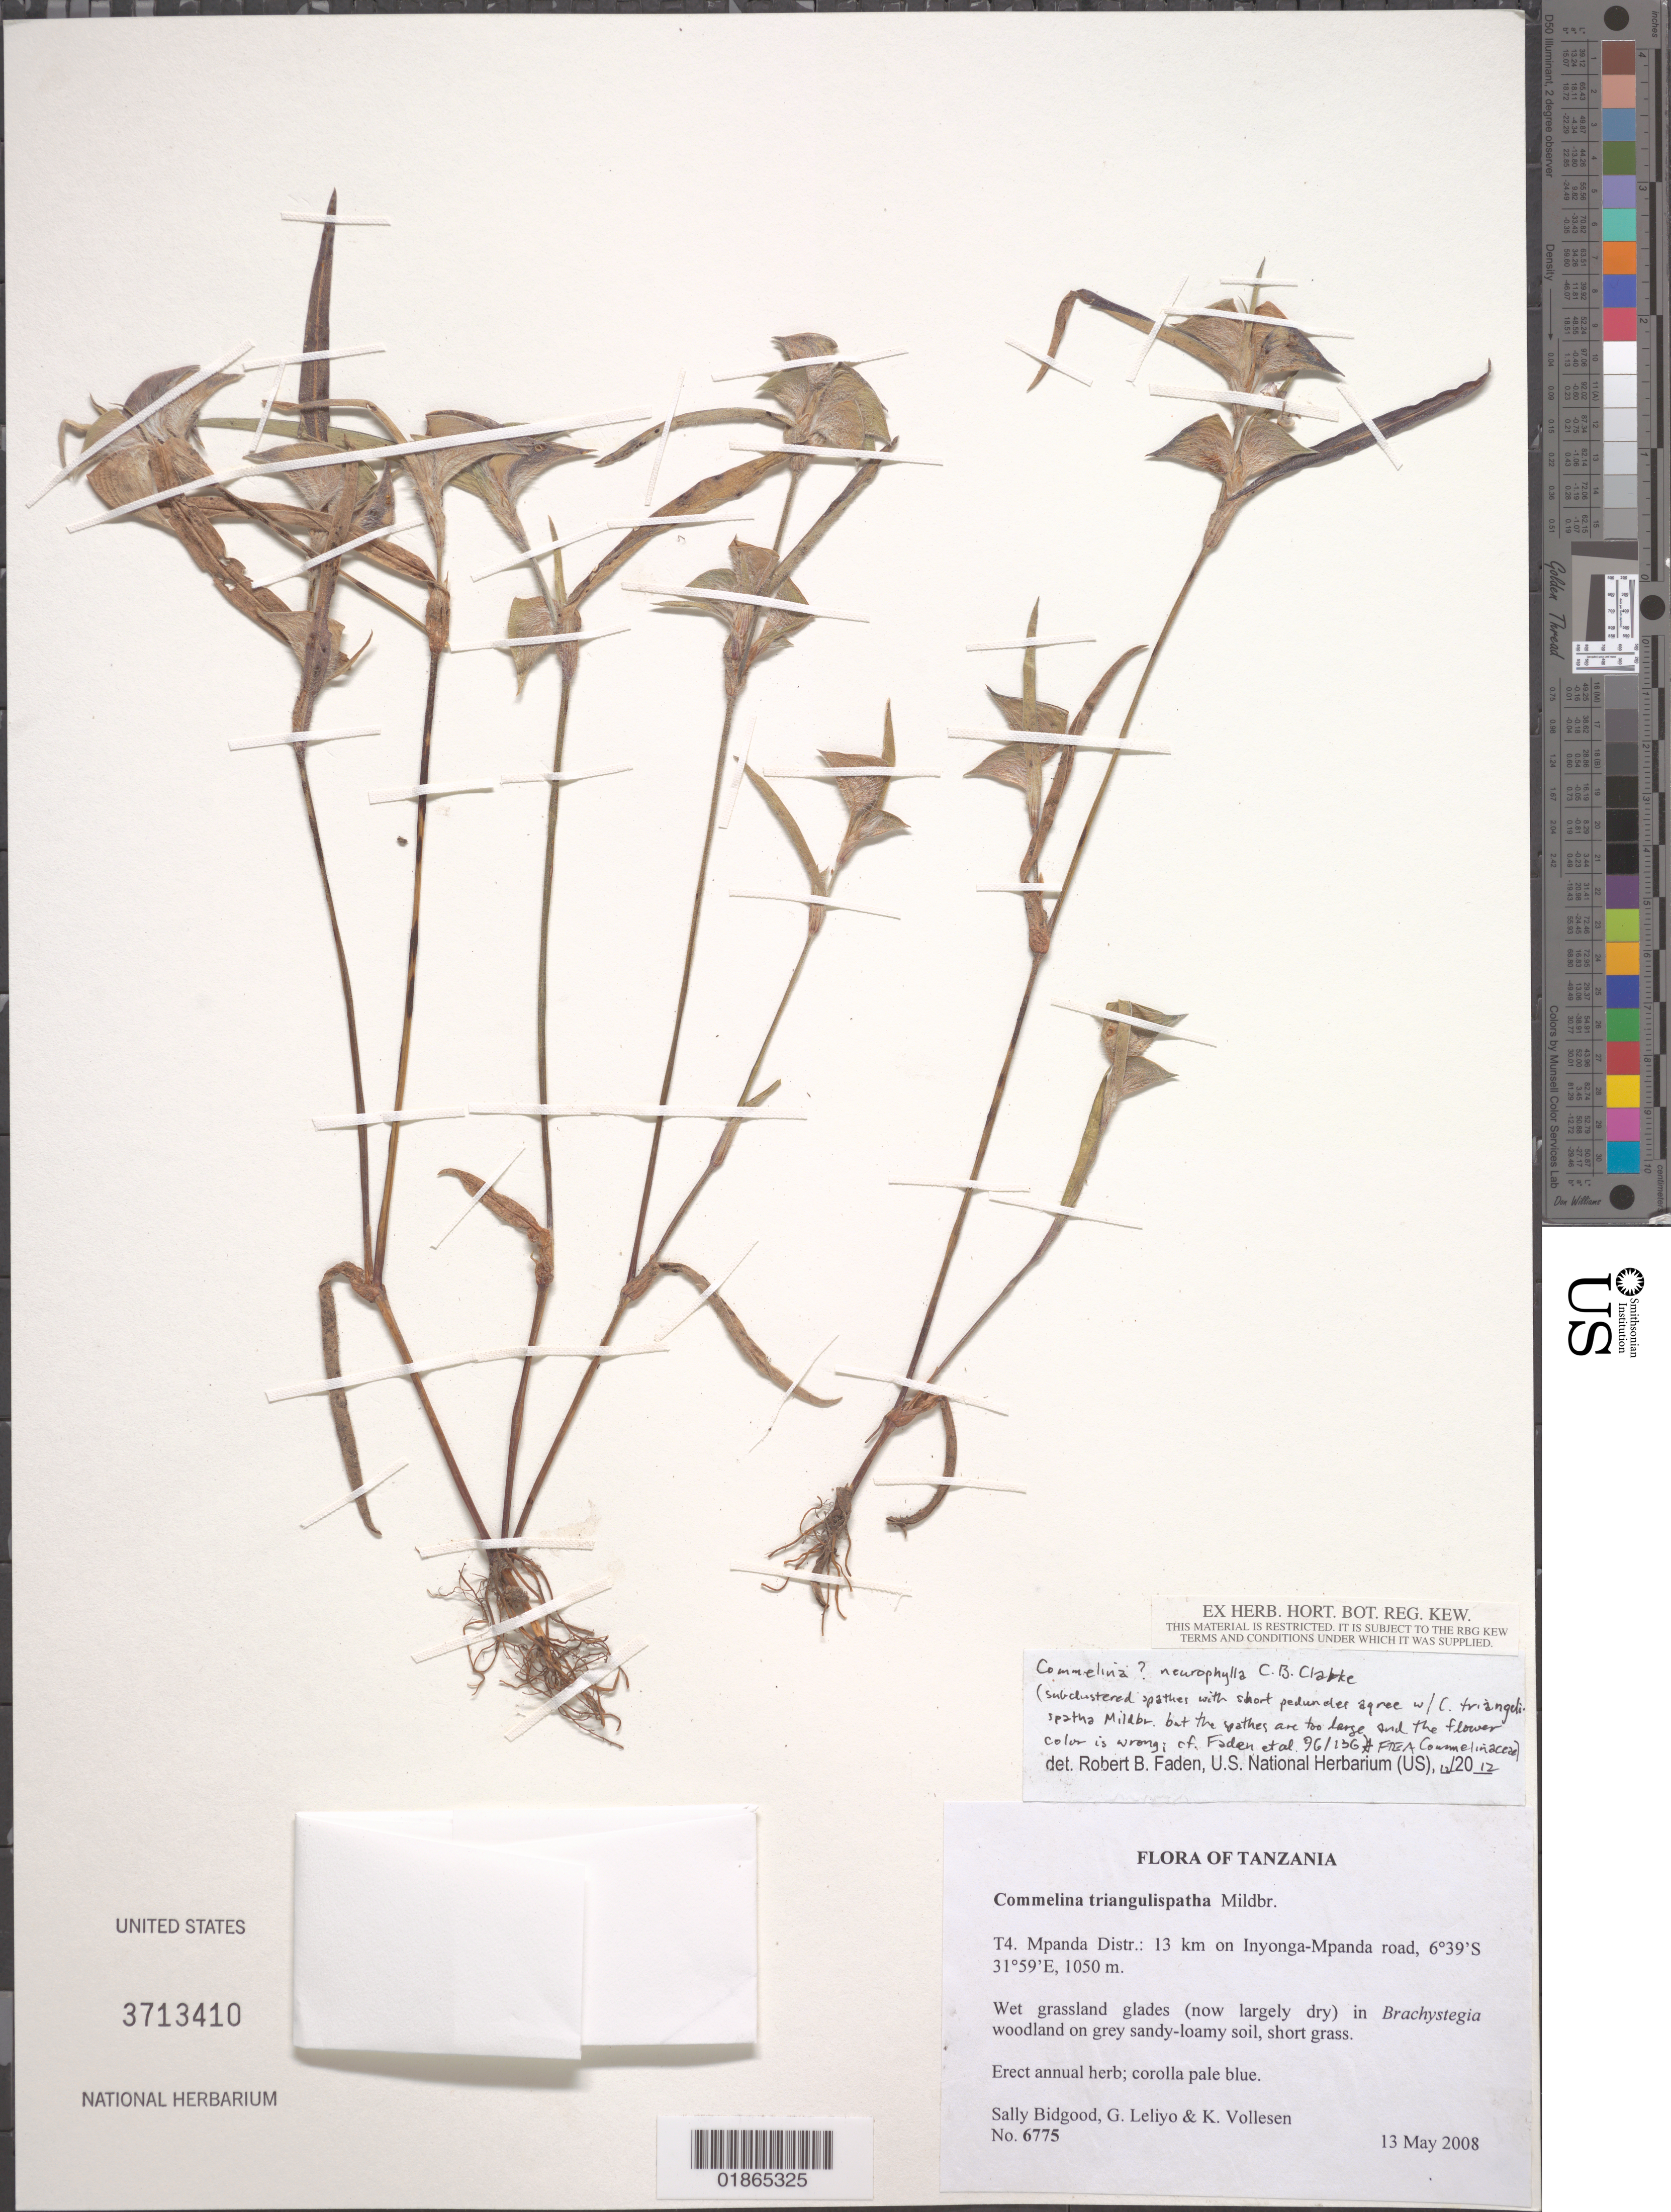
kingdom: Plantae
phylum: Tracheophyta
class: Liliopsida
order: Commelinales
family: Commelinaceae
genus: Commelina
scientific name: Commelina neurophylla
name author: C.B. Clarke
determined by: Faden, Robert B., (US), Smithsonian Institution - National Museum of Natural History (UNITED STATES)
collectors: S. Bidgood, G. Leliyo & K. Vollesen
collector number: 6775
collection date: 2008-05-13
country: Tanzania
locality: T4 Mpanda Distr.: 13 km on Inyonga-Mpanda road.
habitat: Wet grassland glades (now largely dry) in woodland on grey sandy-loamy soil, short grass.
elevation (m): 1050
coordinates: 6 39 S, 31 59 E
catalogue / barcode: US 3713410